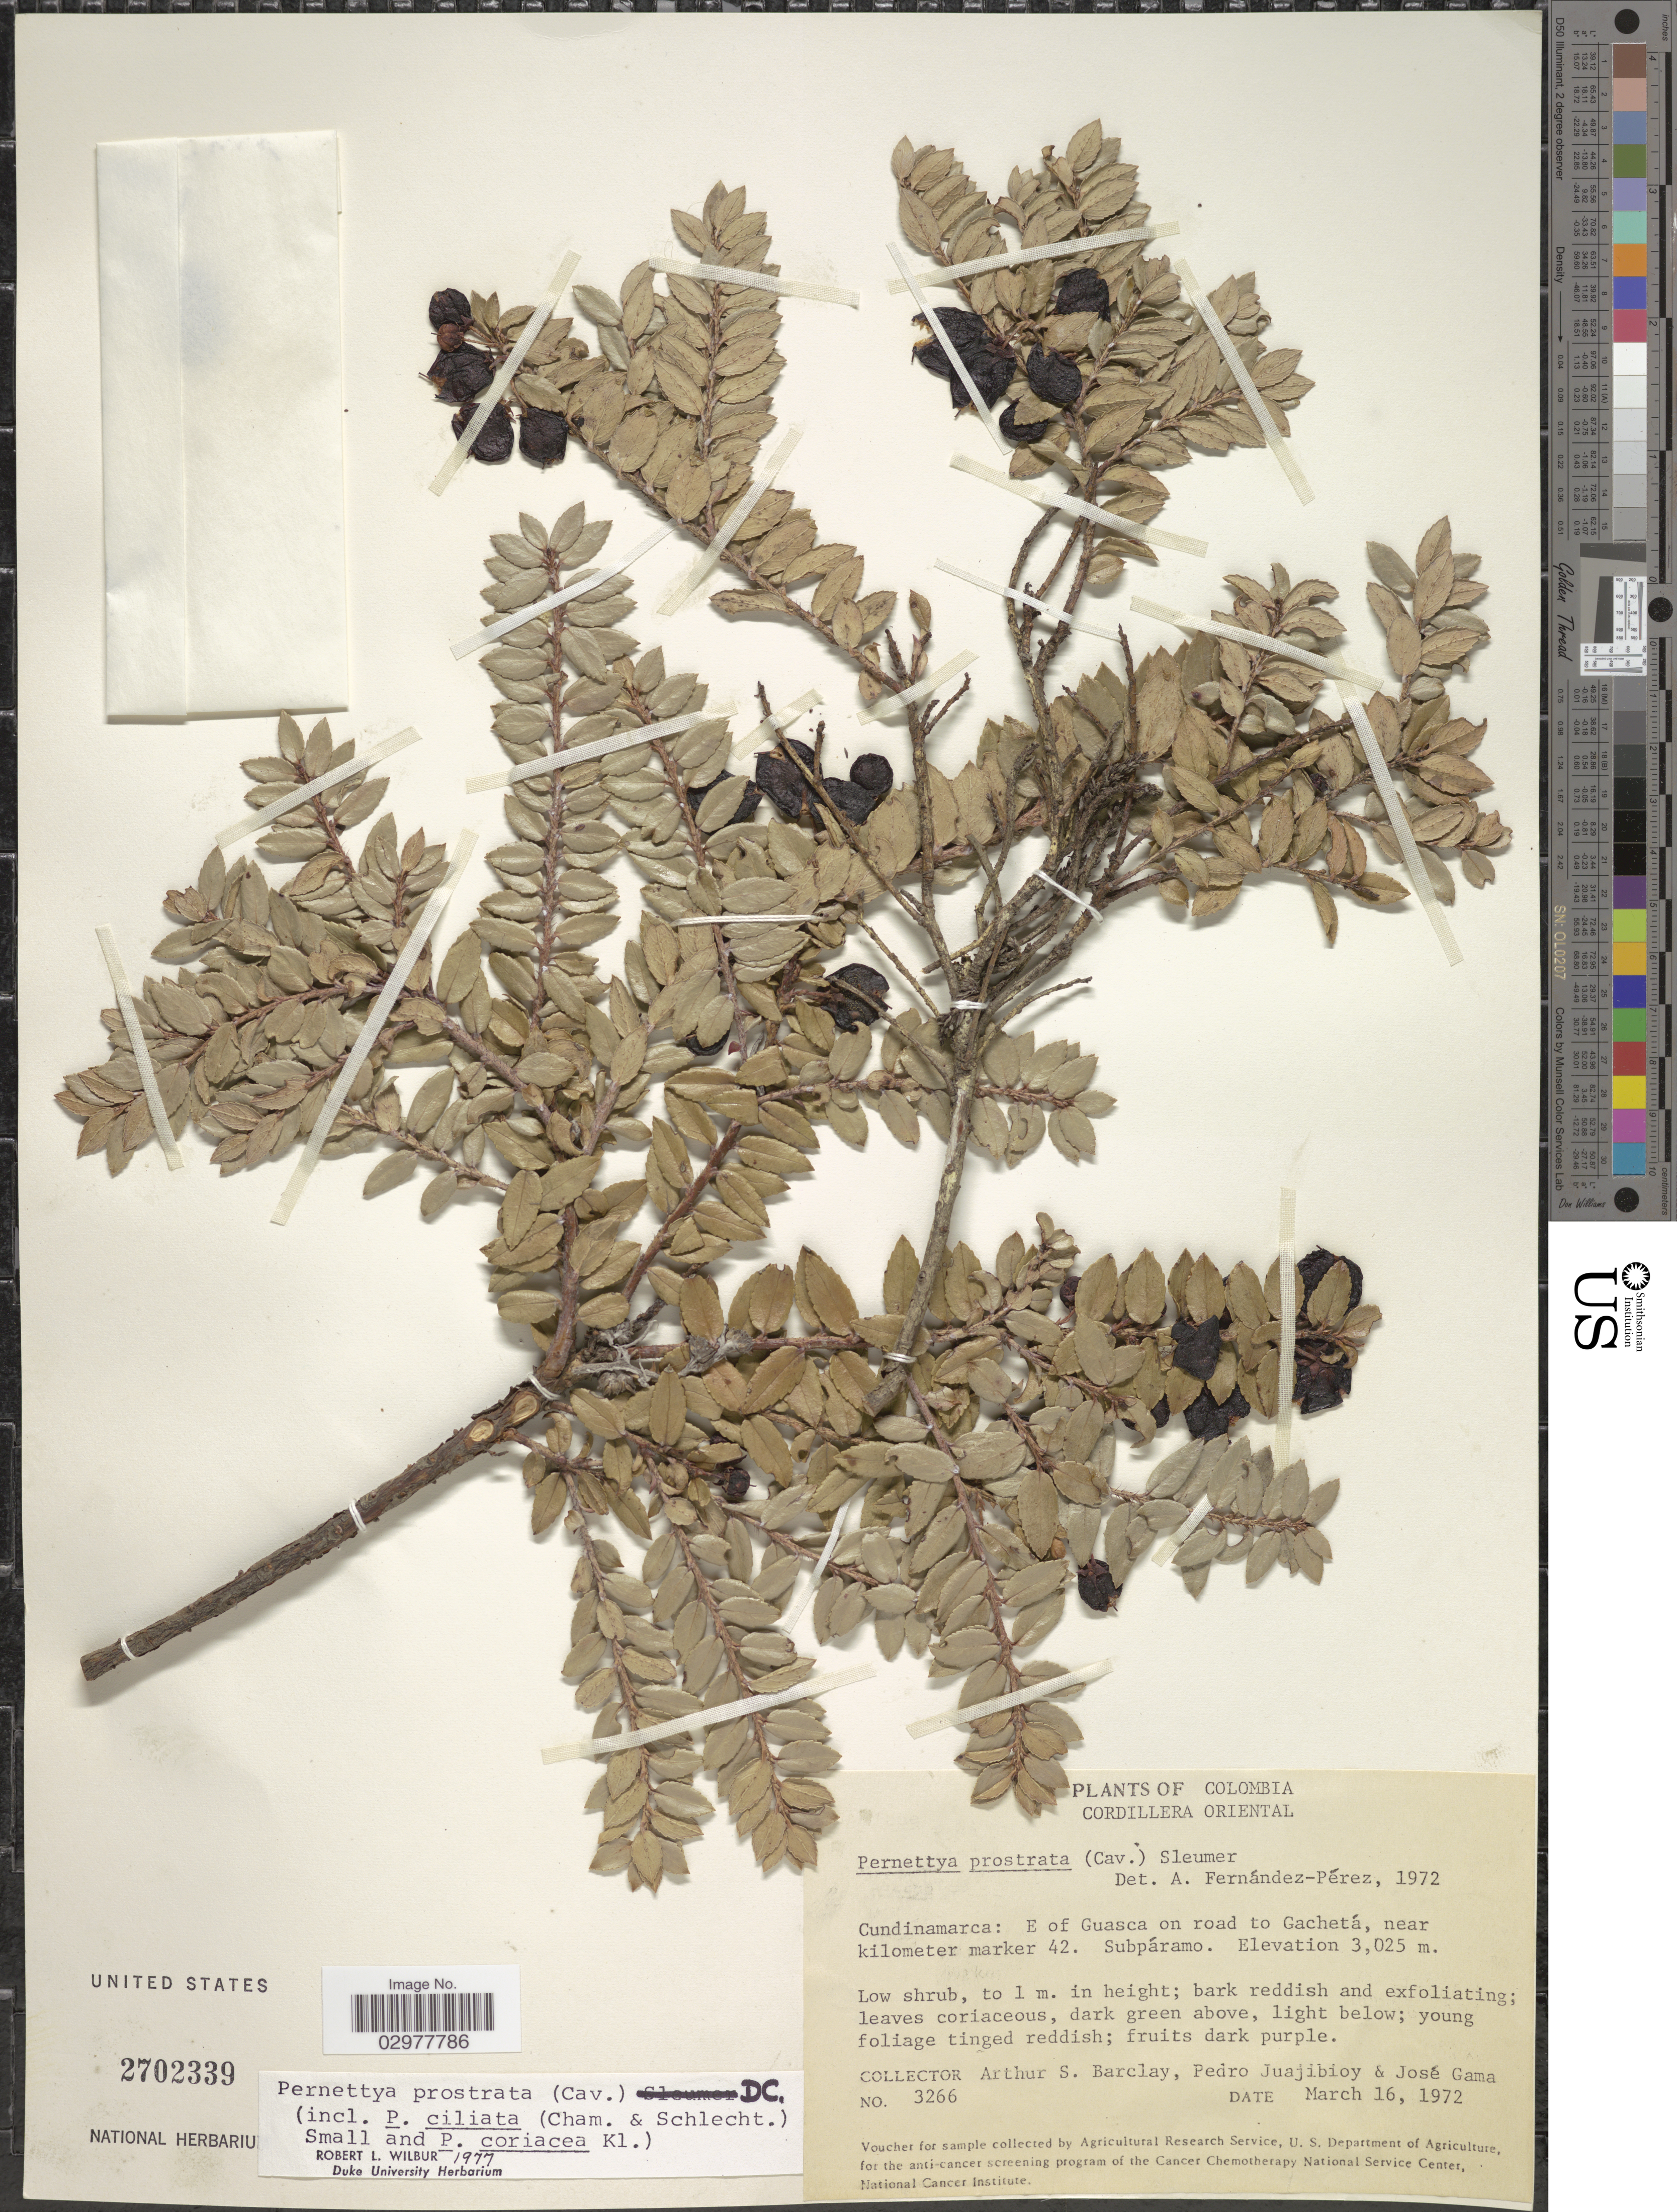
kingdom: Plantae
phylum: Tracheophyta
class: Magnoliopsida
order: Ericales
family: Ericaceae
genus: Pernettya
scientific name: Pernettya prostrata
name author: (Cav.) DC.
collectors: A. S. Barclay, P. Juajibioy & J. Gama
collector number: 3266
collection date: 1972-03-16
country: Colombia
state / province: Cundinamarca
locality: Cordillera Oriental, E. of Guasca on road to Gachetá, near kilometer marker 42.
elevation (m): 3025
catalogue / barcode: US 2702339